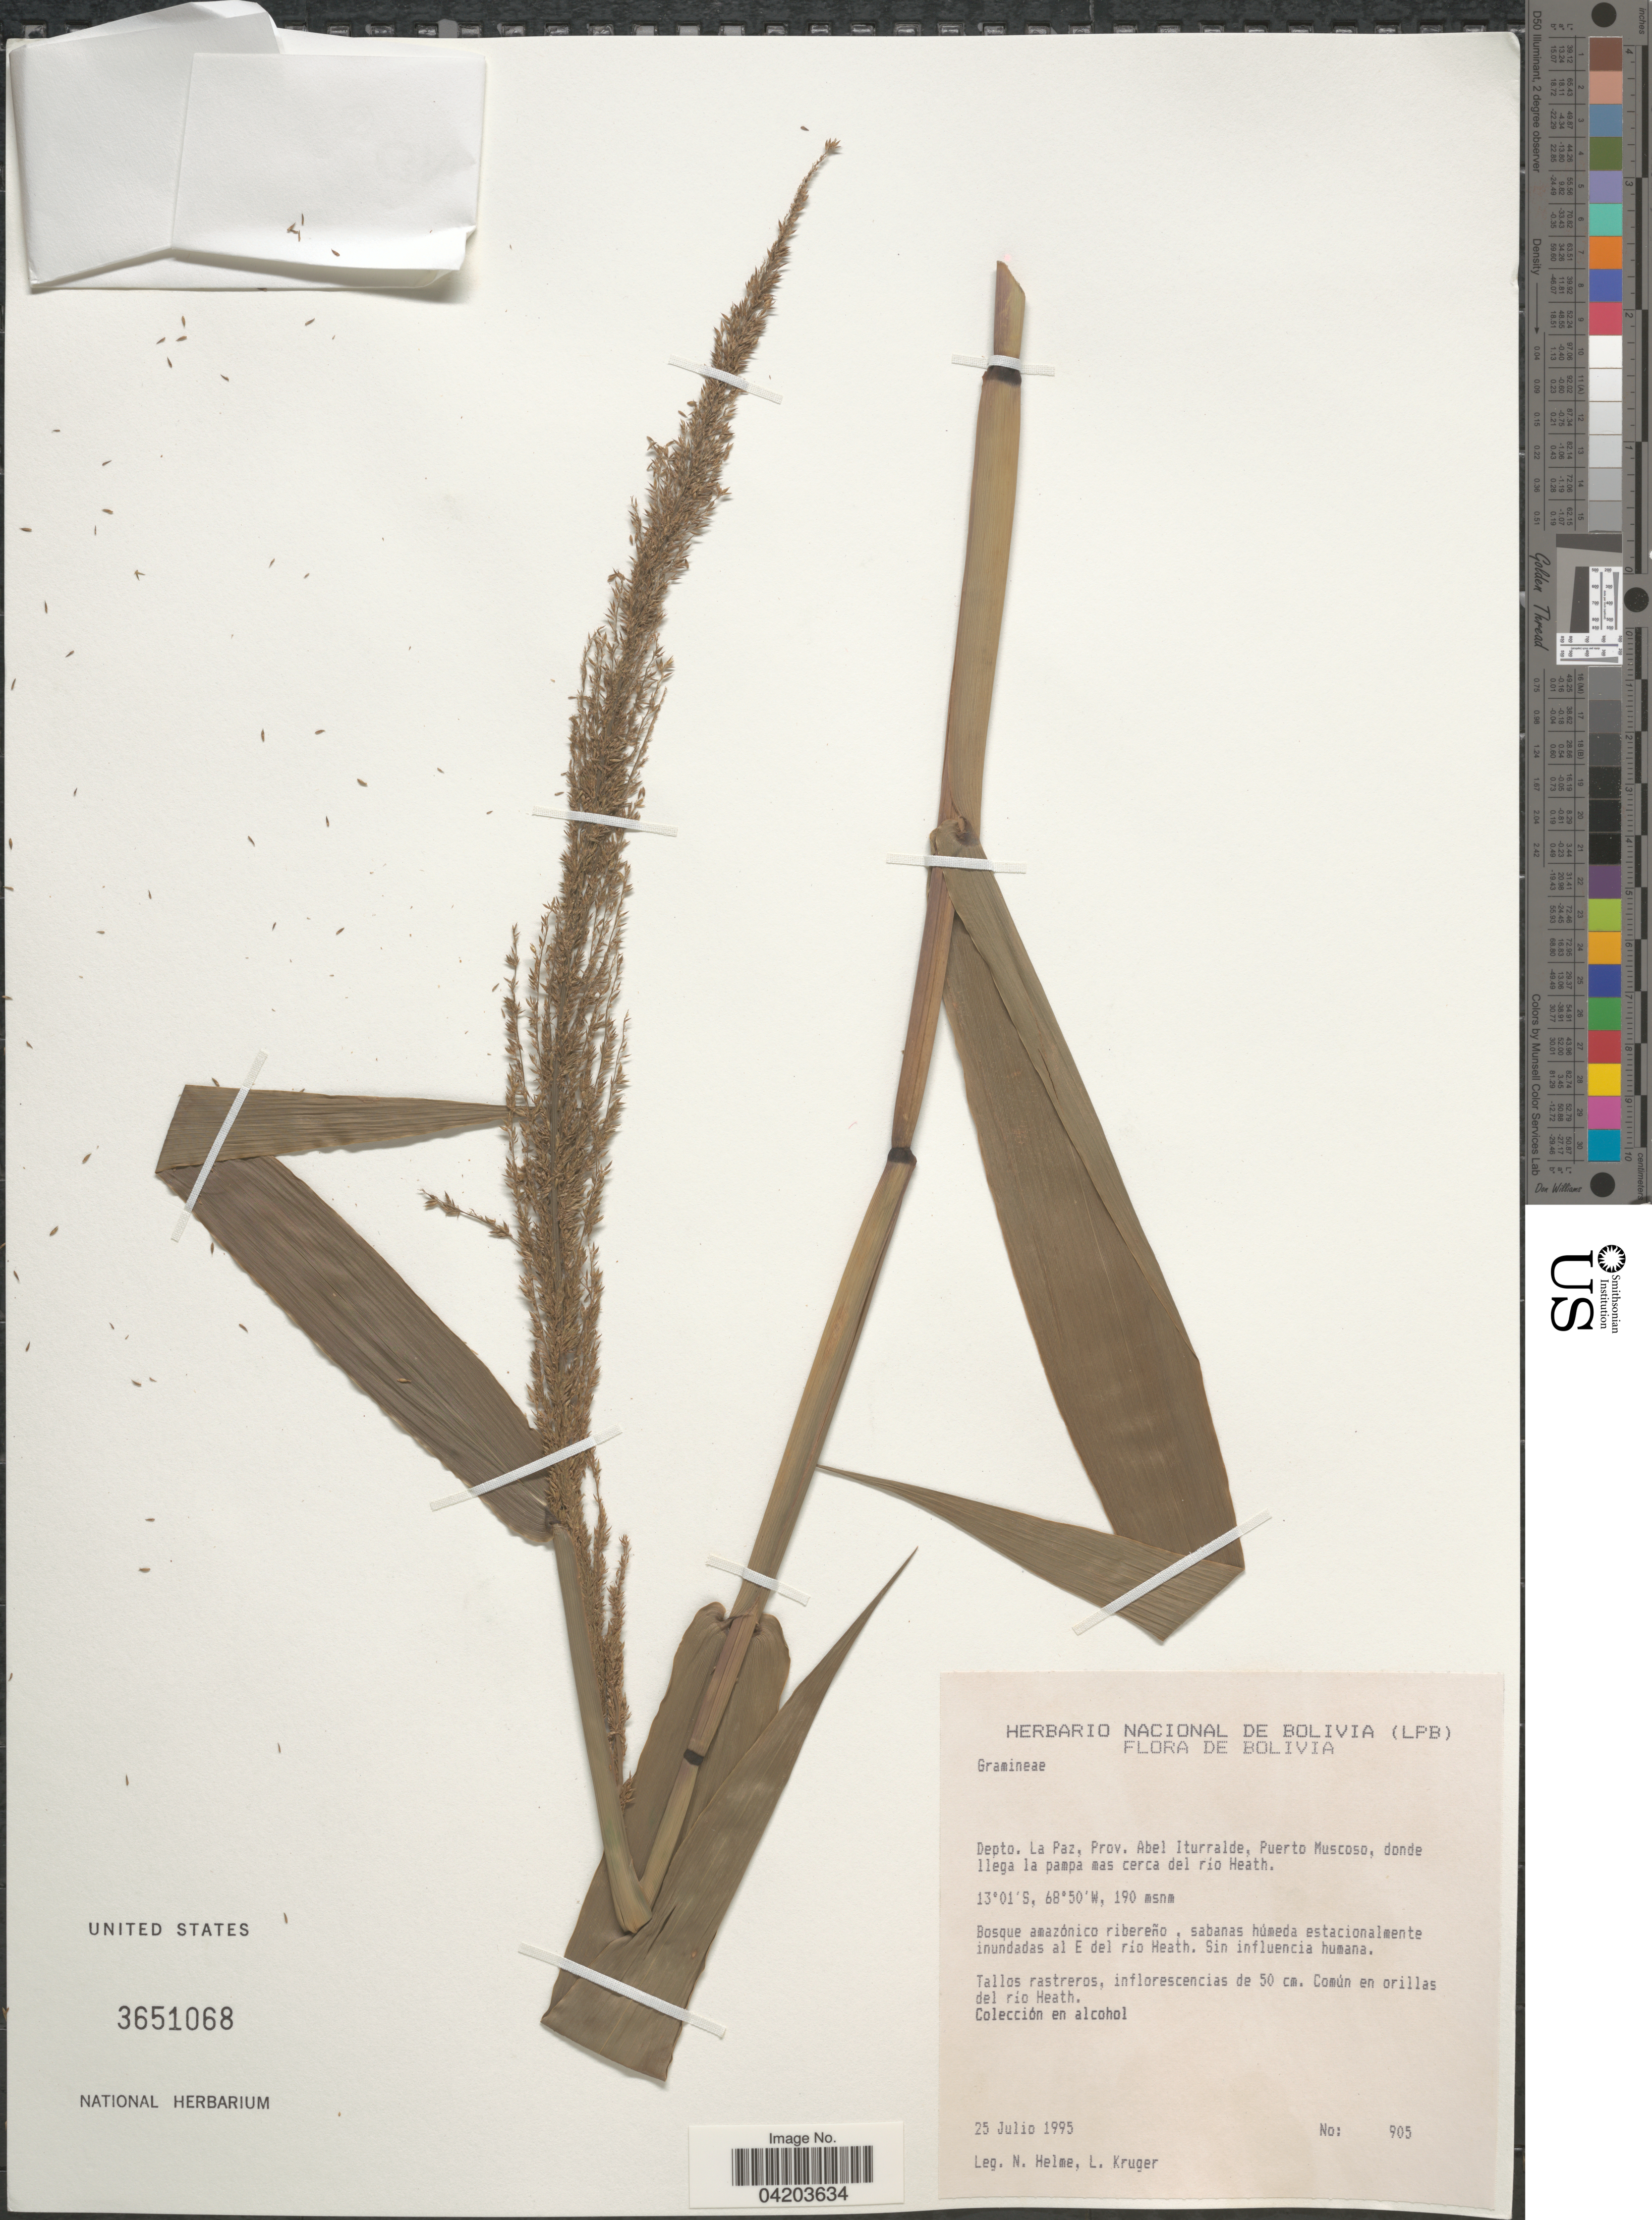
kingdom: Plantae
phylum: Tracheophyta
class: Liliopsida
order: Poales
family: Poaceae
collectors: N. Helme & L. Kruger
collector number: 905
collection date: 1995-07-25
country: Bolivia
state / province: La Paz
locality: Dpto. La Paz, Prov. Abel Iturralde, Puerto Muscoso, donde llega la pampa mas cerca del río Heath.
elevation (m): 190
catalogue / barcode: US 3651068